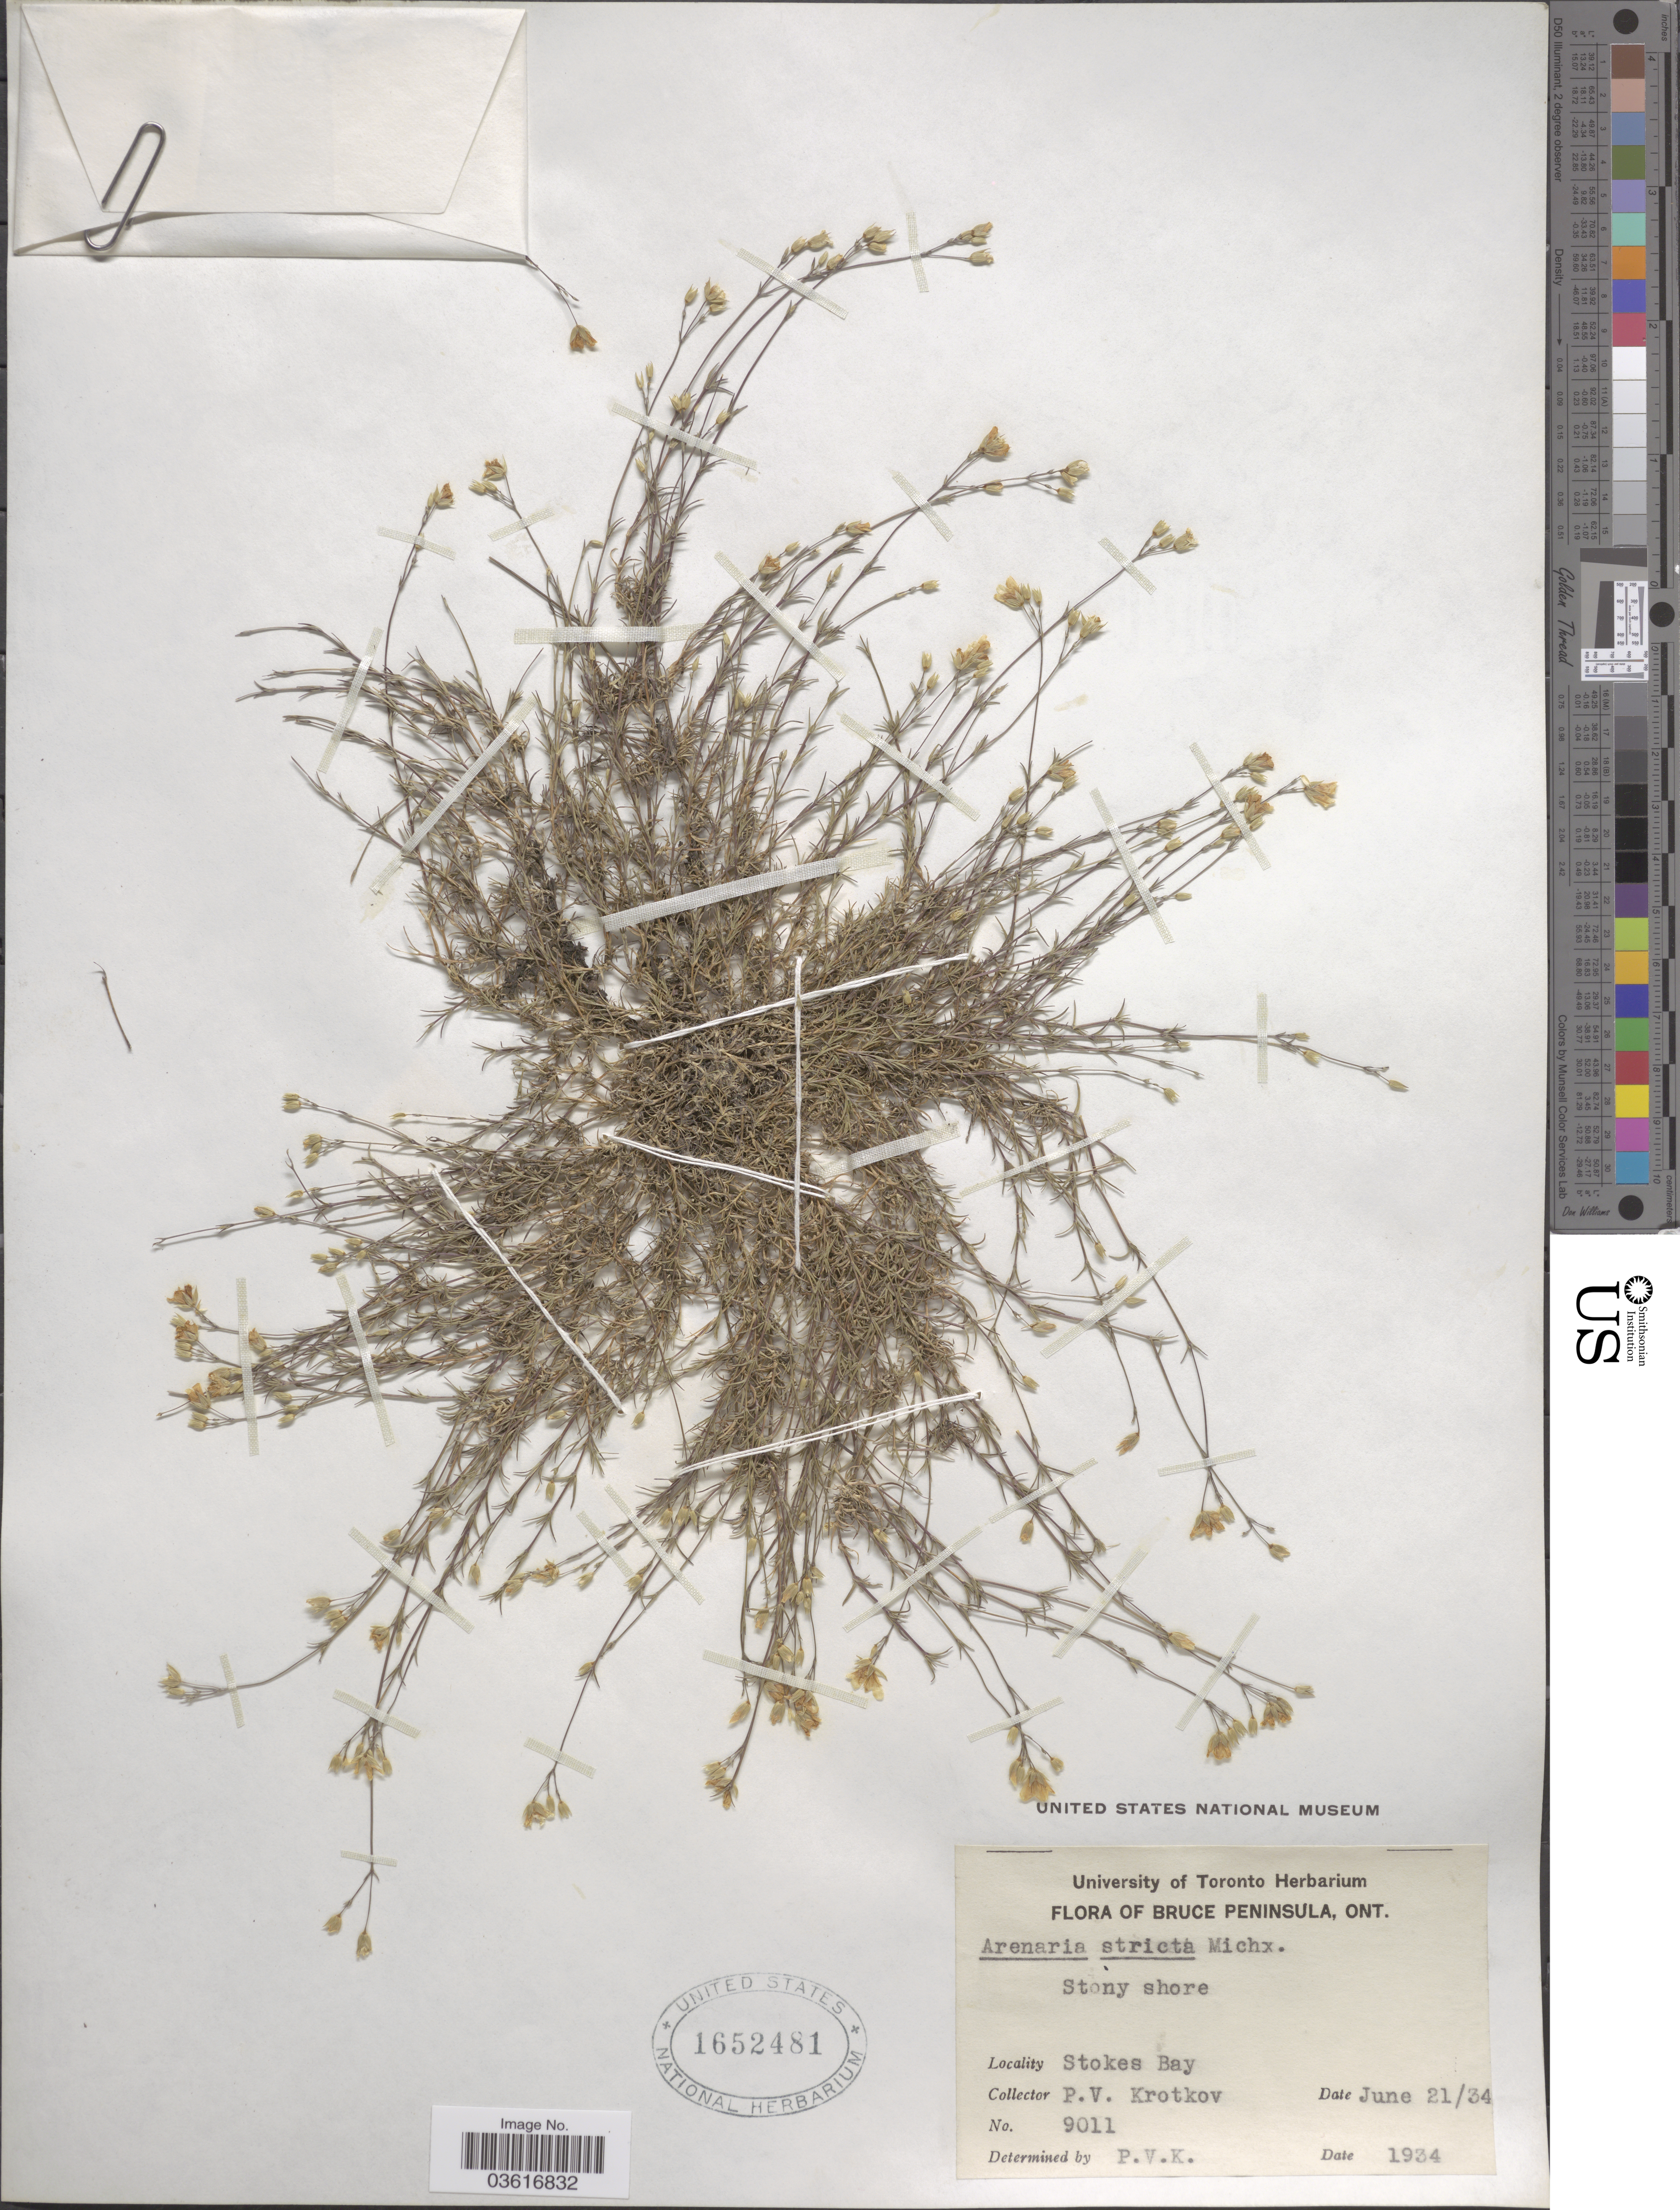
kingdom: Plantae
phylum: Tracheophyta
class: Magnoliopsida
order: Caryophyllales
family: Caryophyllaceae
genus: Minuartia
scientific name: Minuartia stricta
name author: (Sw.) Hiern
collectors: P. V. Krotkov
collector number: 9011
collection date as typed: Transcribed d/m/y: 21/6/34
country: Canada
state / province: Ontario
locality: Bruce Peninsula. Stokes Bay.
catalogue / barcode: US 1652481